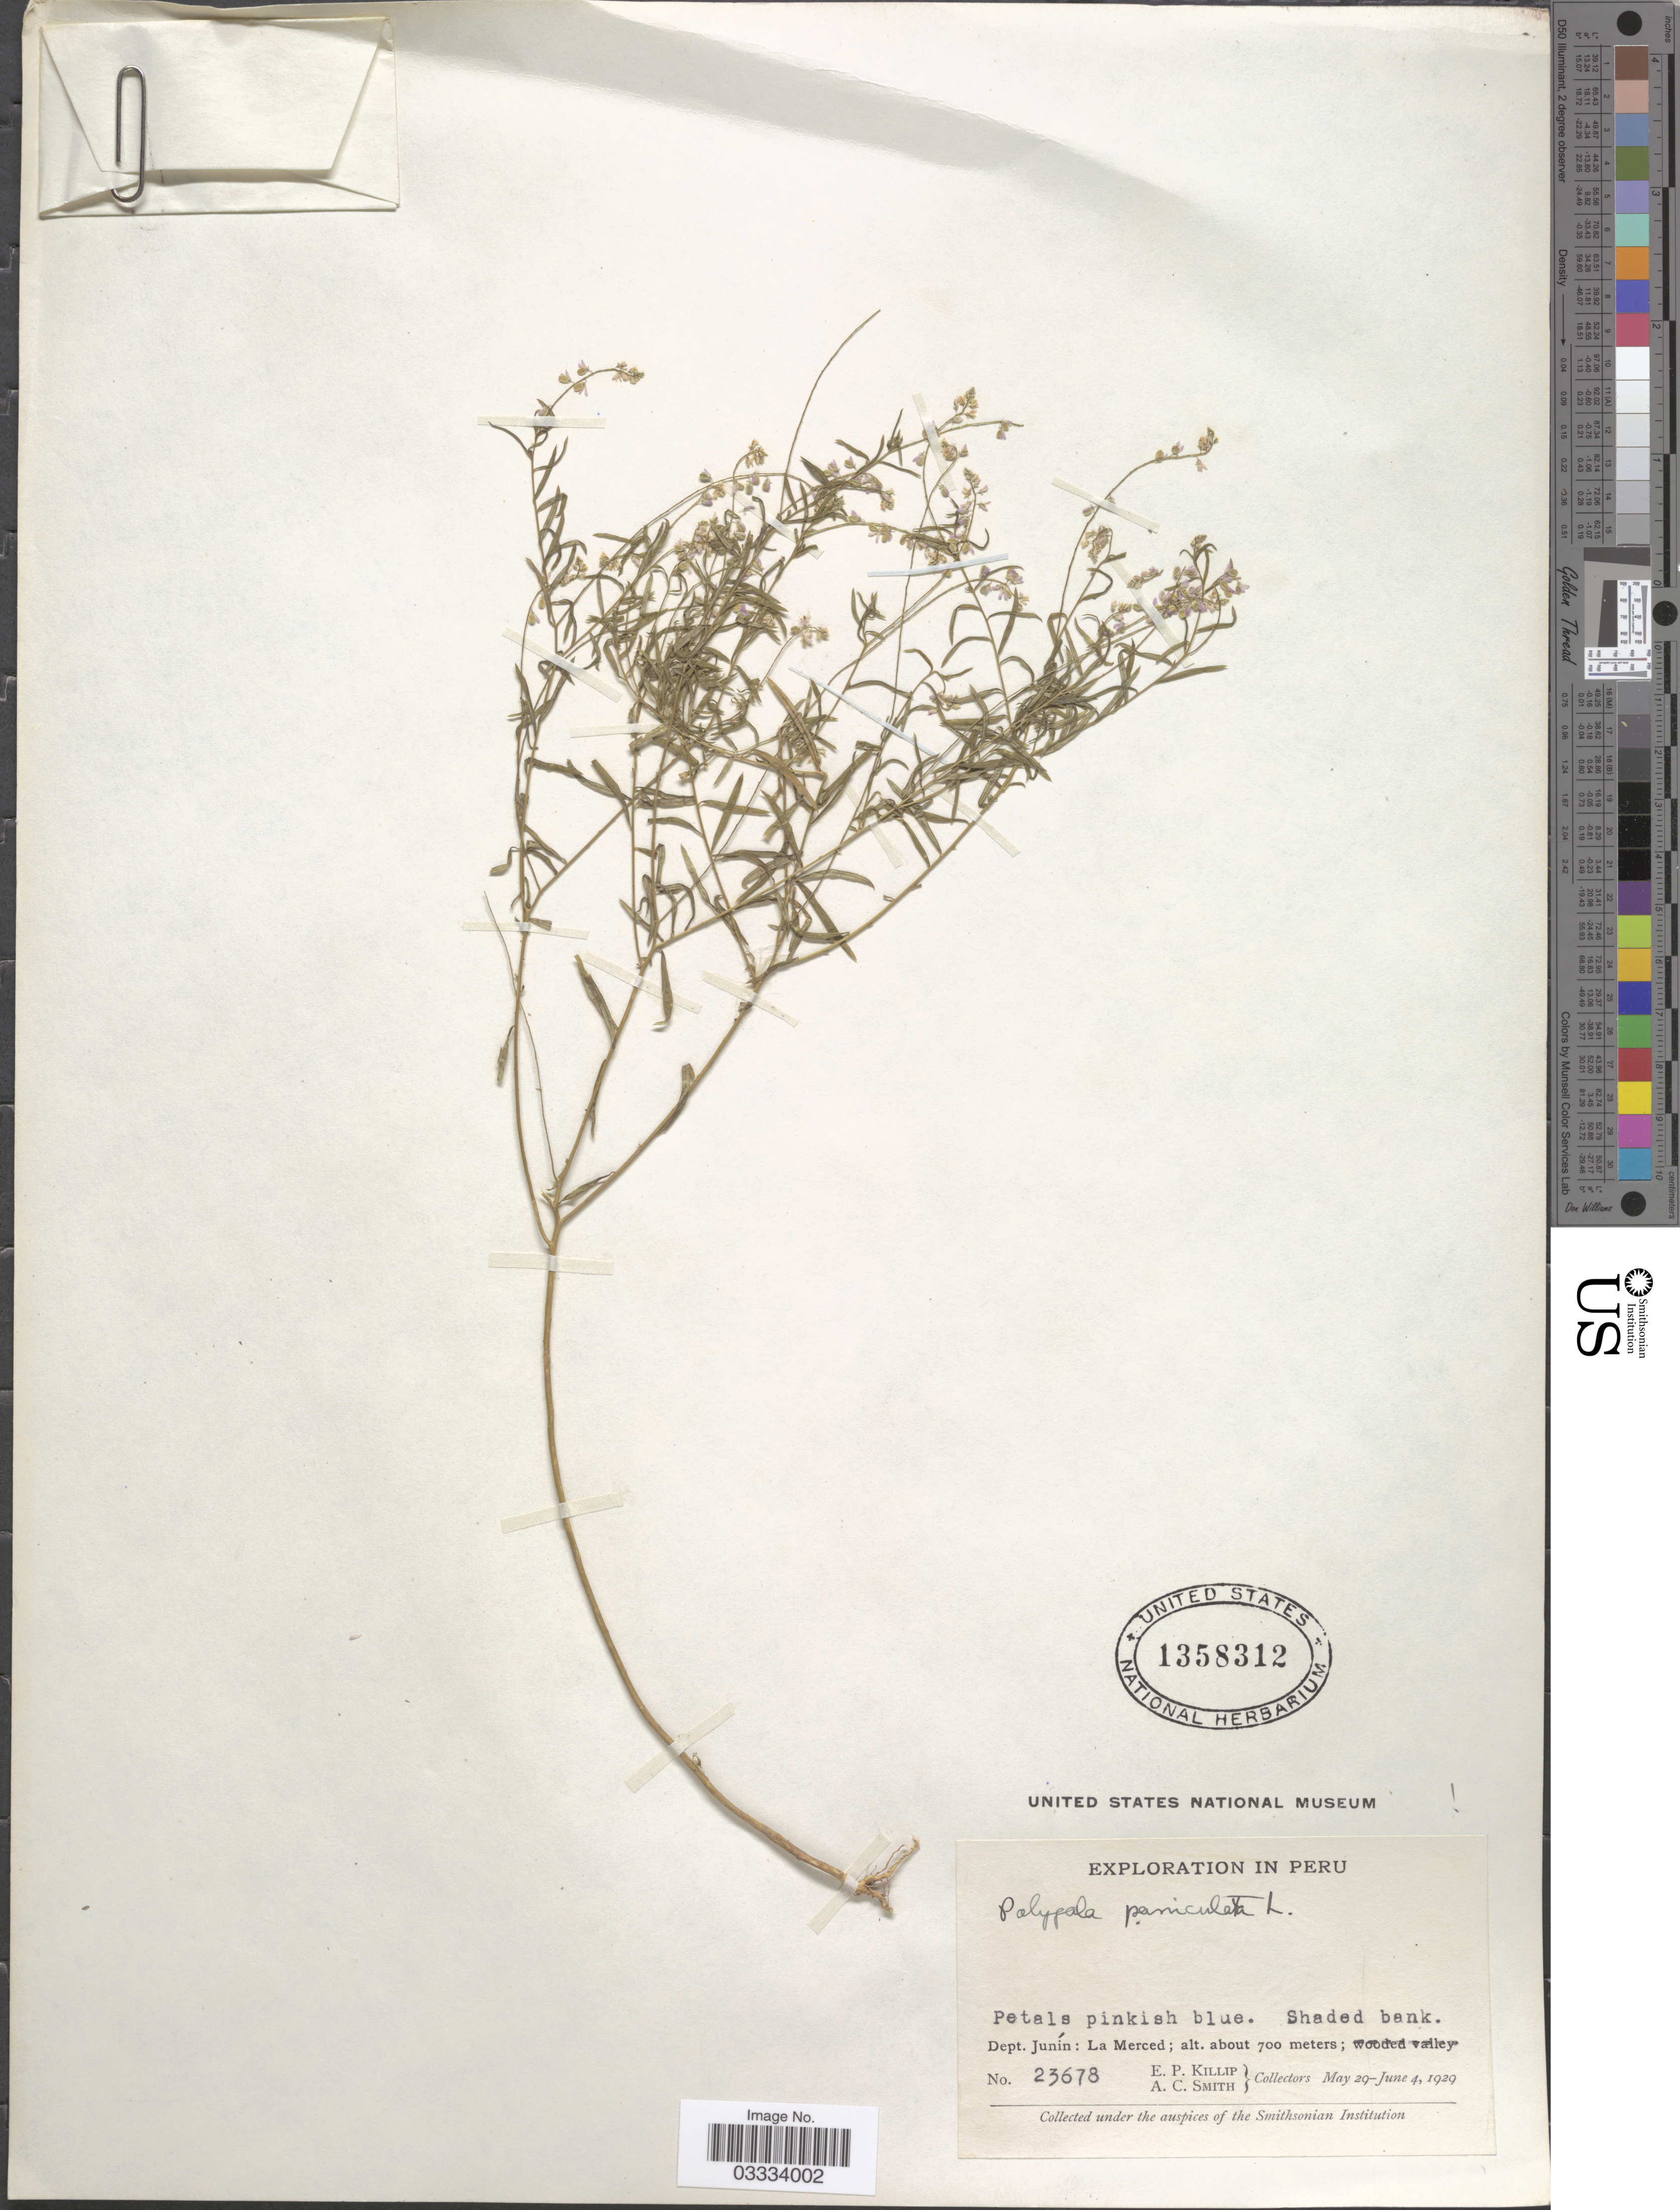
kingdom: Plantae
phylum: Tracheophyta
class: Magnoliopsida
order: Fabales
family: Polygalaceae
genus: Polygala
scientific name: Polygala paniculata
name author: L.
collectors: E. P. Killip & A. C. Smith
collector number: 23678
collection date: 1929-05-29/1929-06-04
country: Peru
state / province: Junín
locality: Dept. Junín: La Merced.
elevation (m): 700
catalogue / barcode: US 1358312